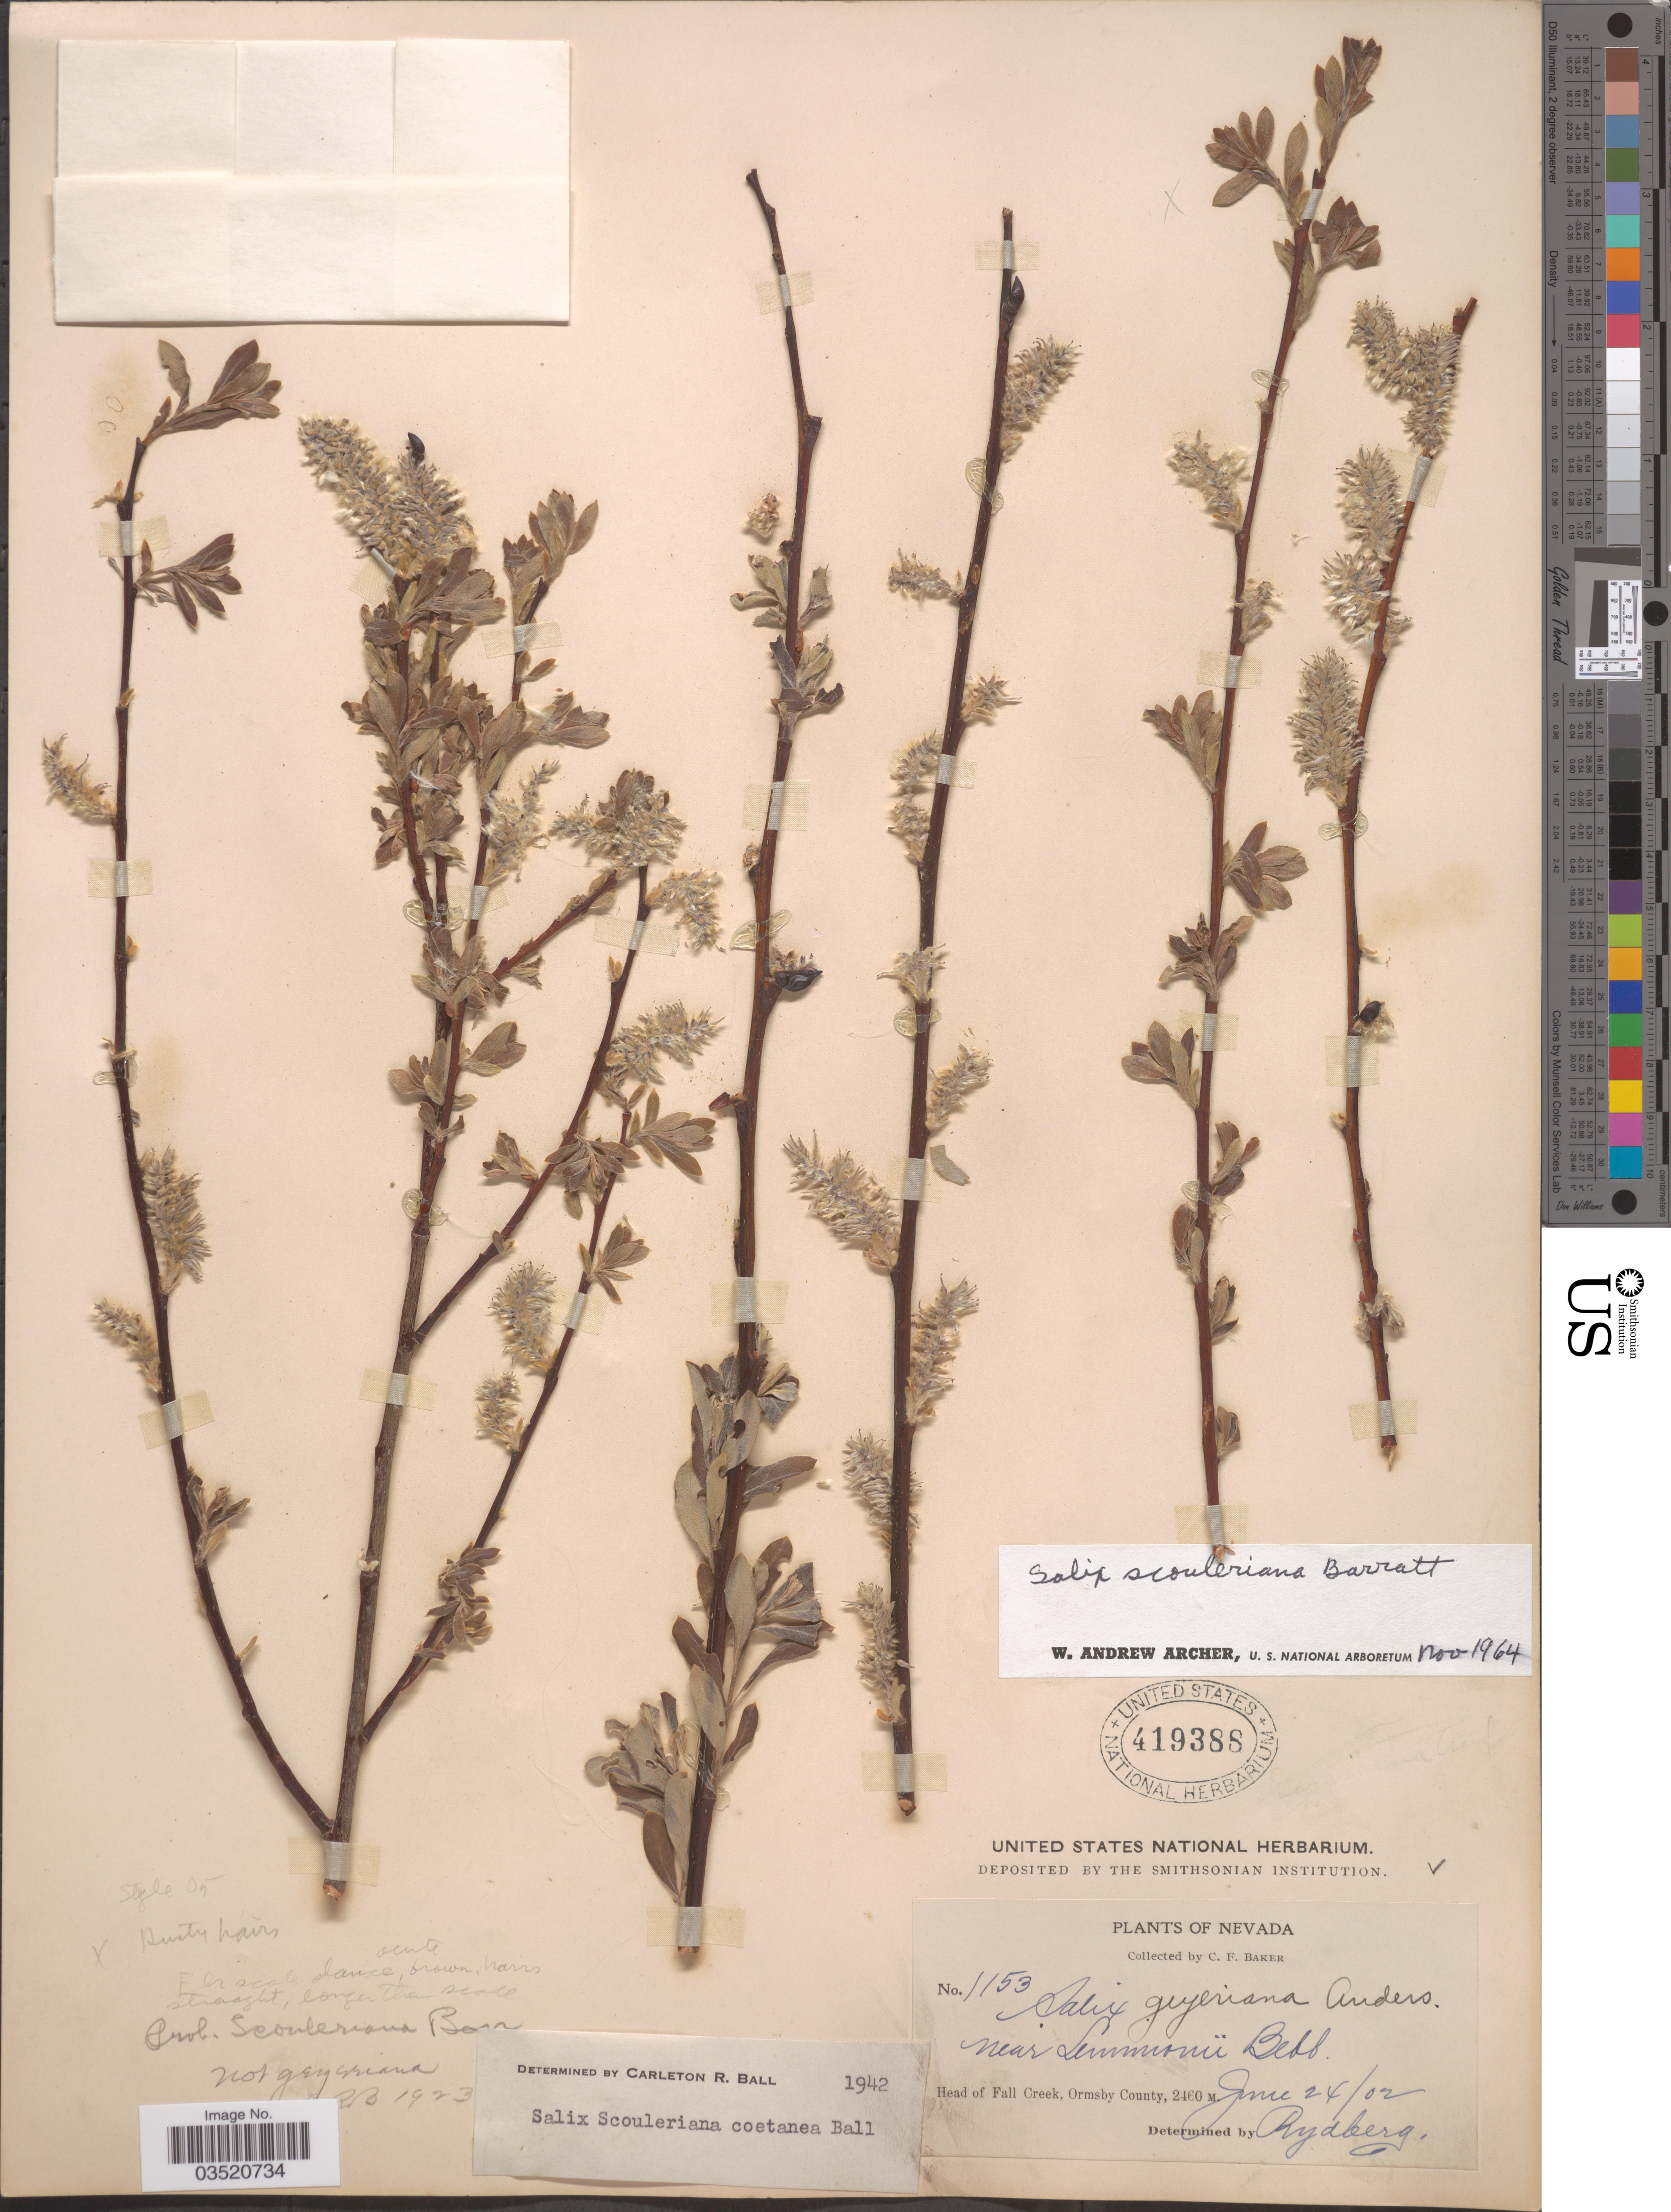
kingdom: Plantae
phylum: Tracheophyta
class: Magnoliopsida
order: Malpighiales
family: Salicaceae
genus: Salix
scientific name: Salix scouleriana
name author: Barratt ex Hook.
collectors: C. F. Baker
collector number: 1153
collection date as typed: Transcribed d/m/y: 24/6/2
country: United States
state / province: Nevada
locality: Near Lemmonii Bebb. [unsure placement] Head of Fall Creek, Ormsby County.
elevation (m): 2460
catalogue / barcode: US 419388